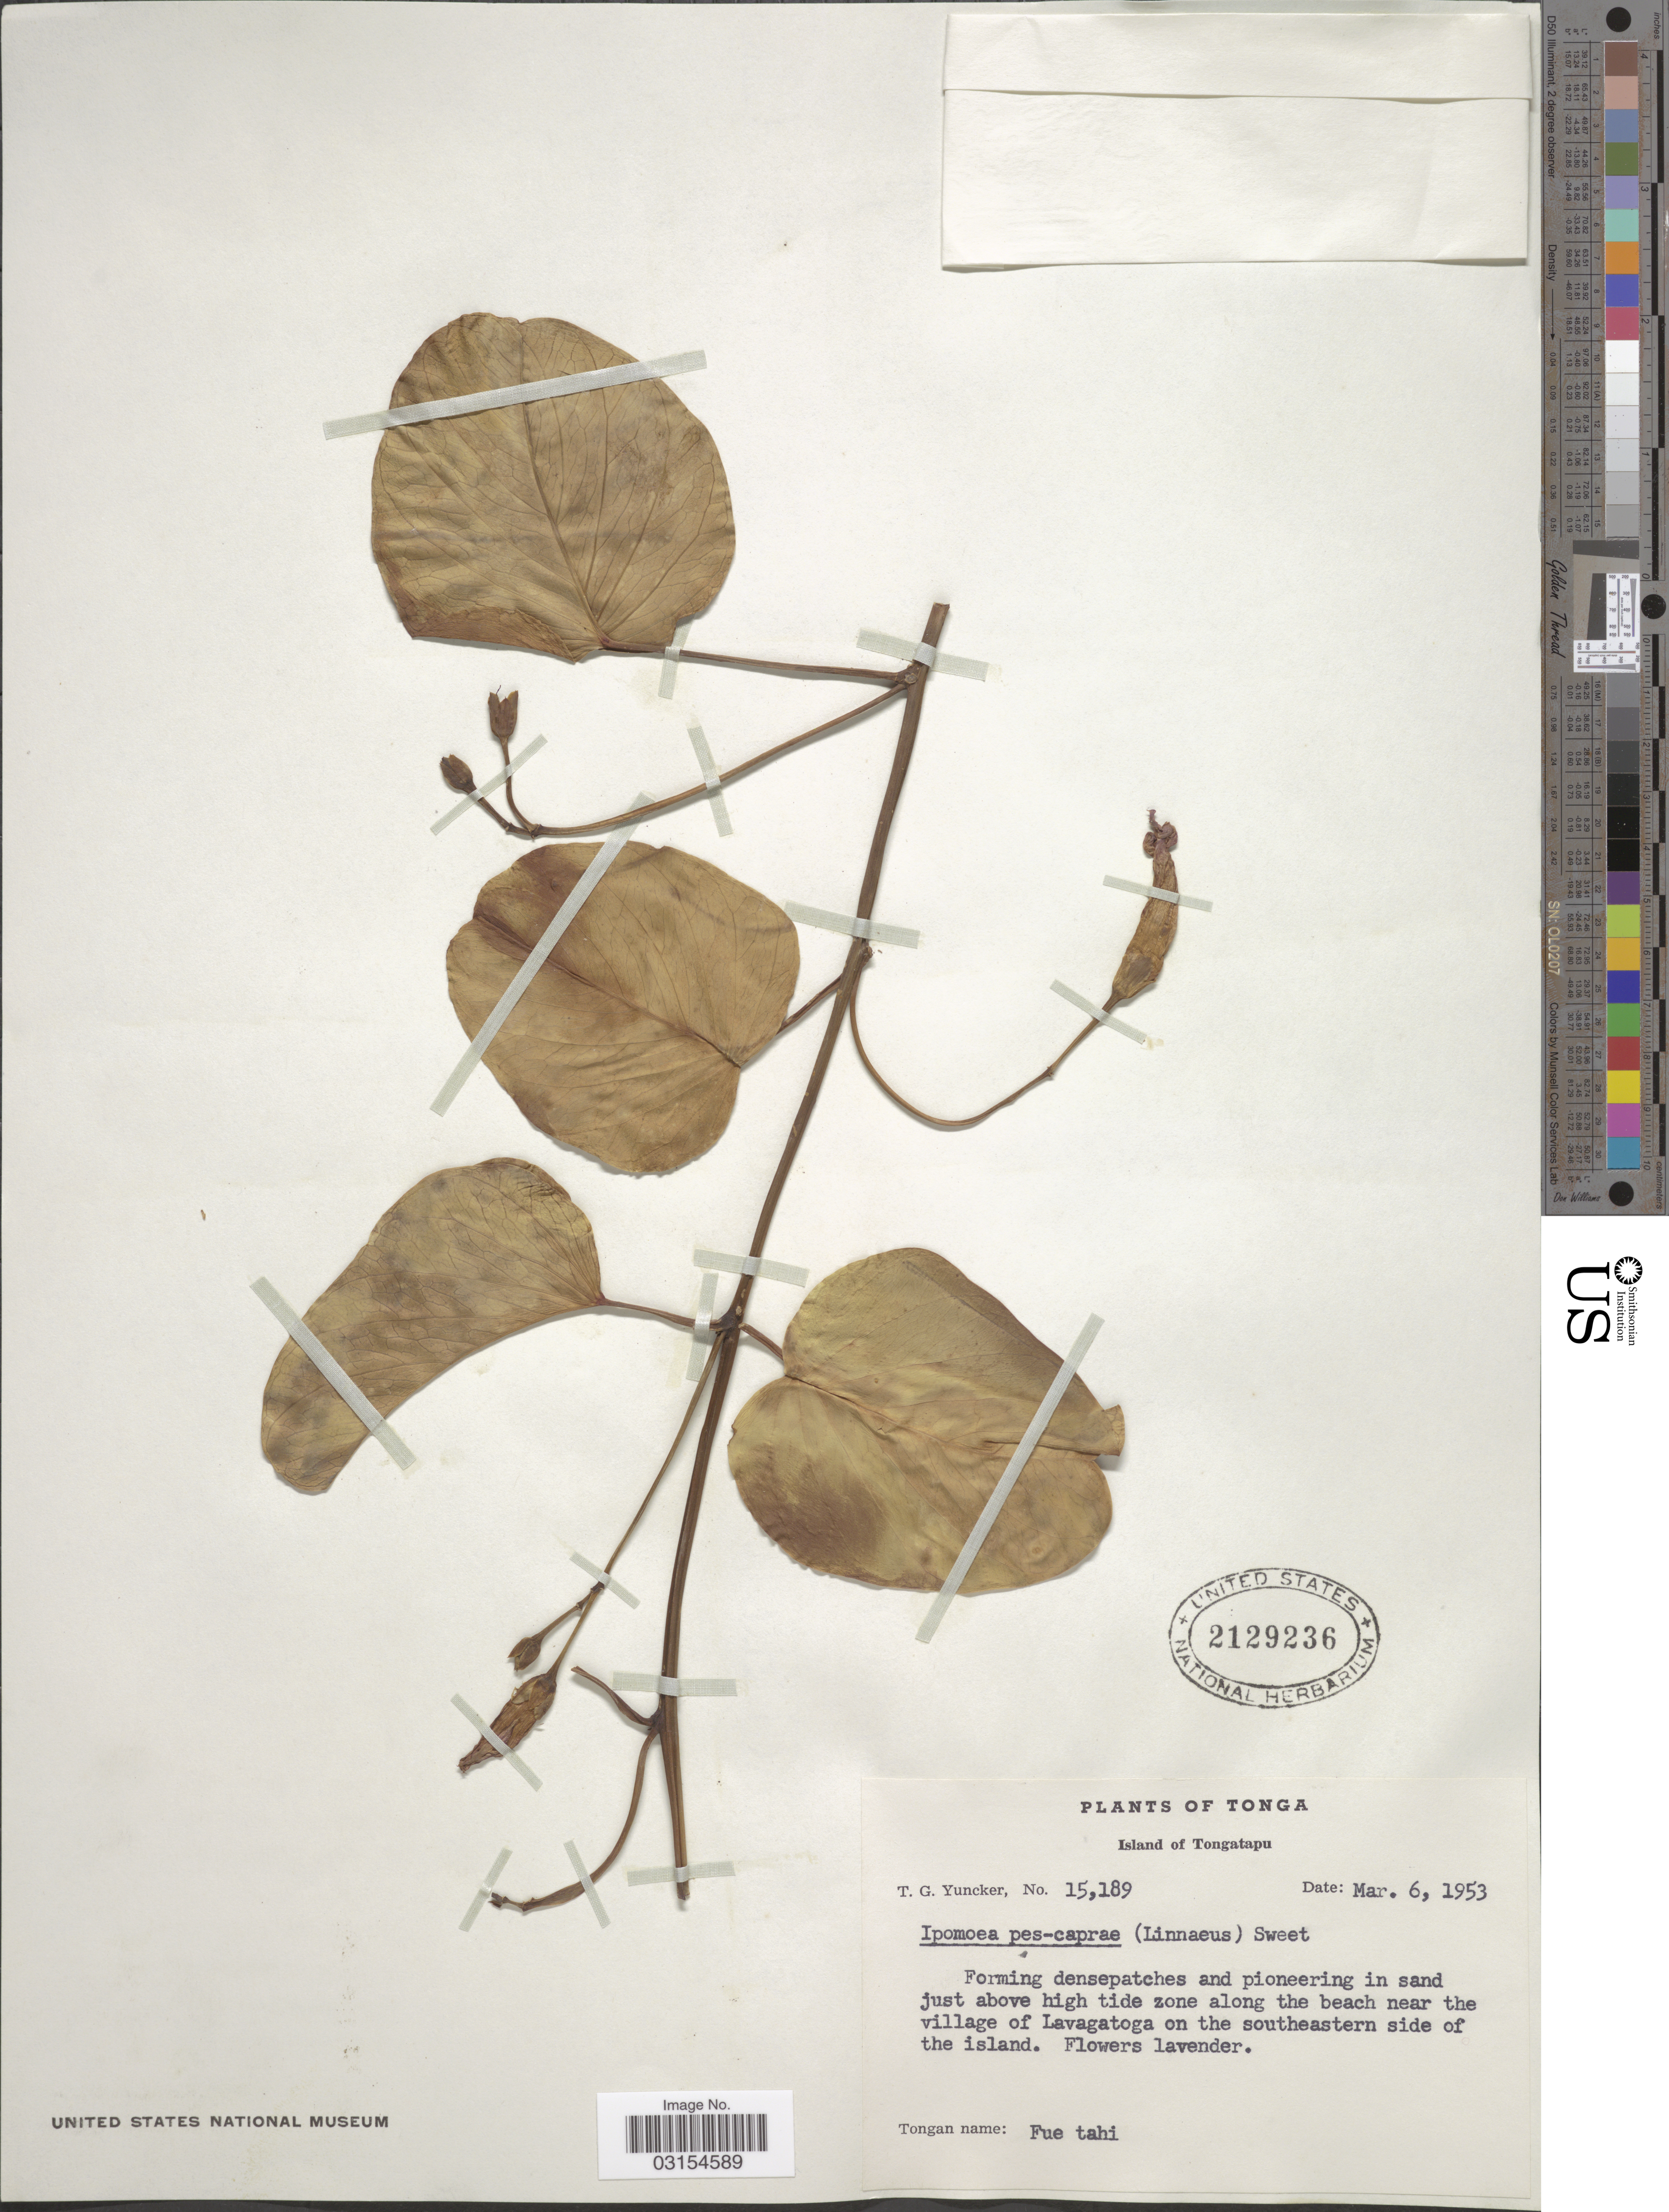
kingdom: Plantae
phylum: Tracheophyta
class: Magnoliopsida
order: Solanales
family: Convolvulaceae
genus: Ipomoea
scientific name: Ipomoea pes-caprae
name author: (L.) R. Br.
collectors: T. G. Yuncker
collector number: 15189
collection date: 1953-03-06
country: Tonga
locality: Island of Tongatapu. Forming densepatches and pioneering in sand just above high tide zone along the beach near the village of Lavagatoga on the southeastern side of the island.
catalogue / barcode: US 2129236